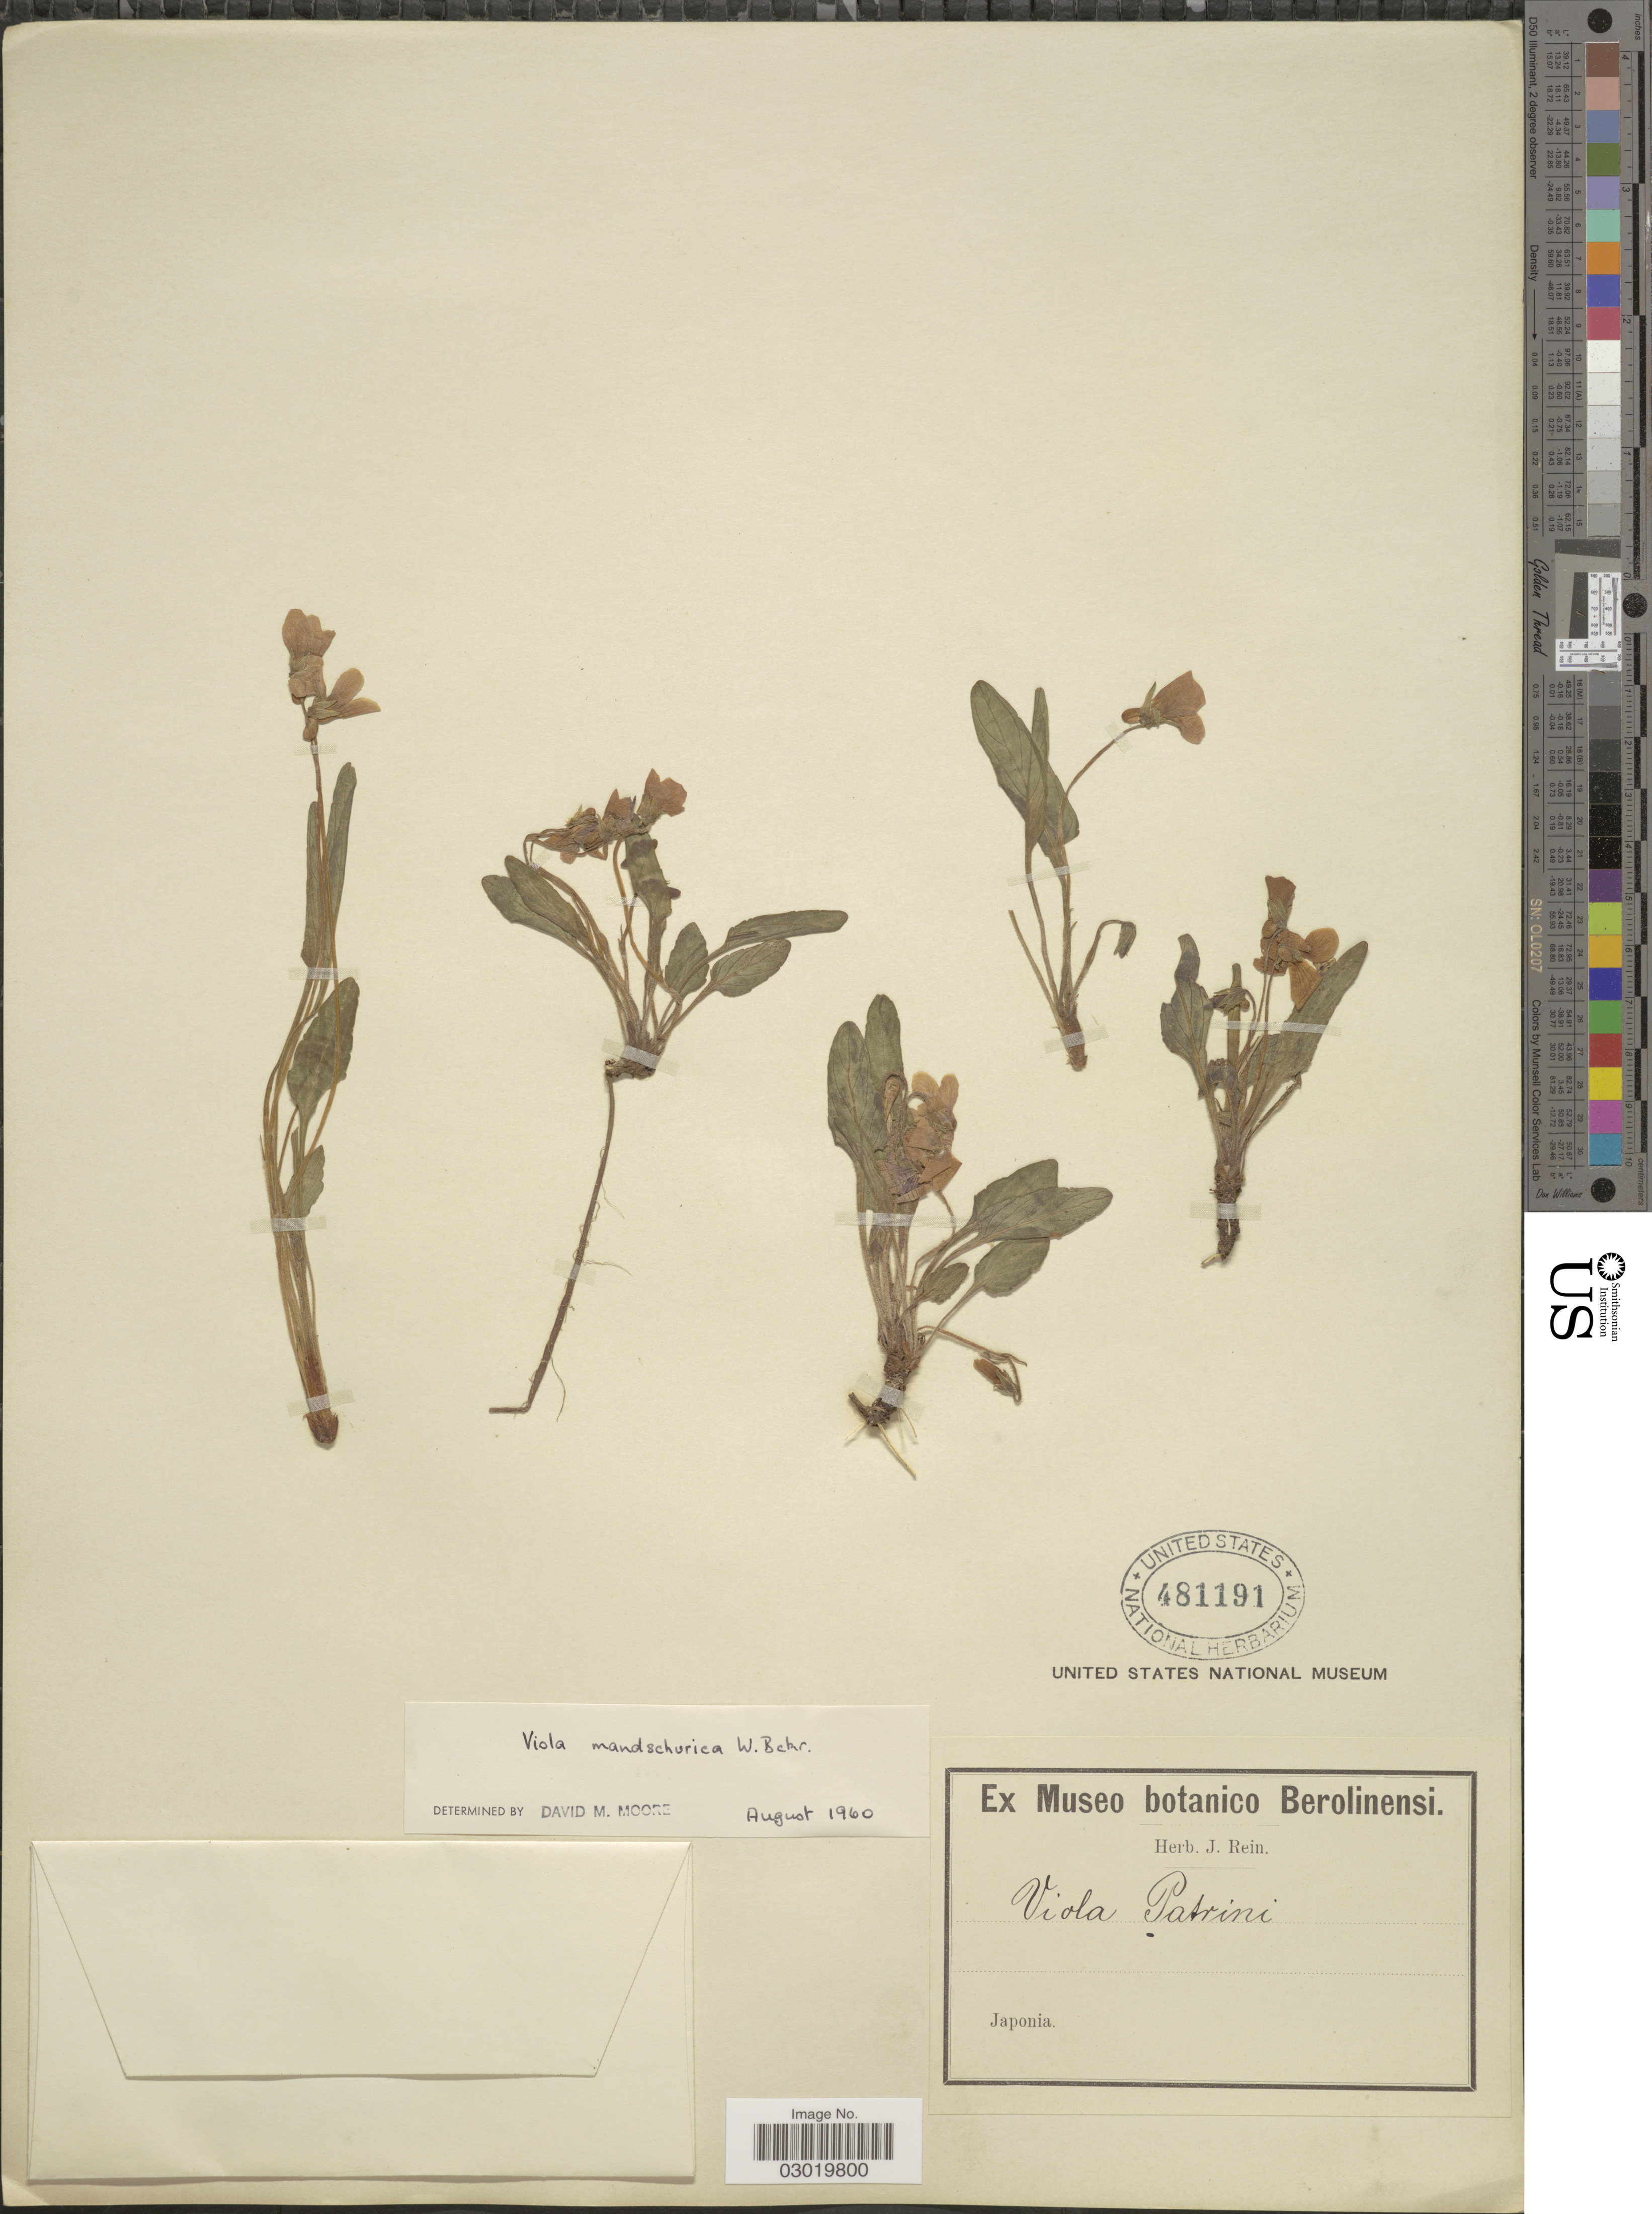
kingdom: Plantae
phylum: Tracheophyta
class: Magnoliopsida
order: Malpighiales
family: Violaceae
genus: Viola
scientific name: Viola mandshurica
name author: W. Becker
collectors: ex herb. J. Rein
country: Japan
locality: Japonia.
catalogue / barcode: US 481191